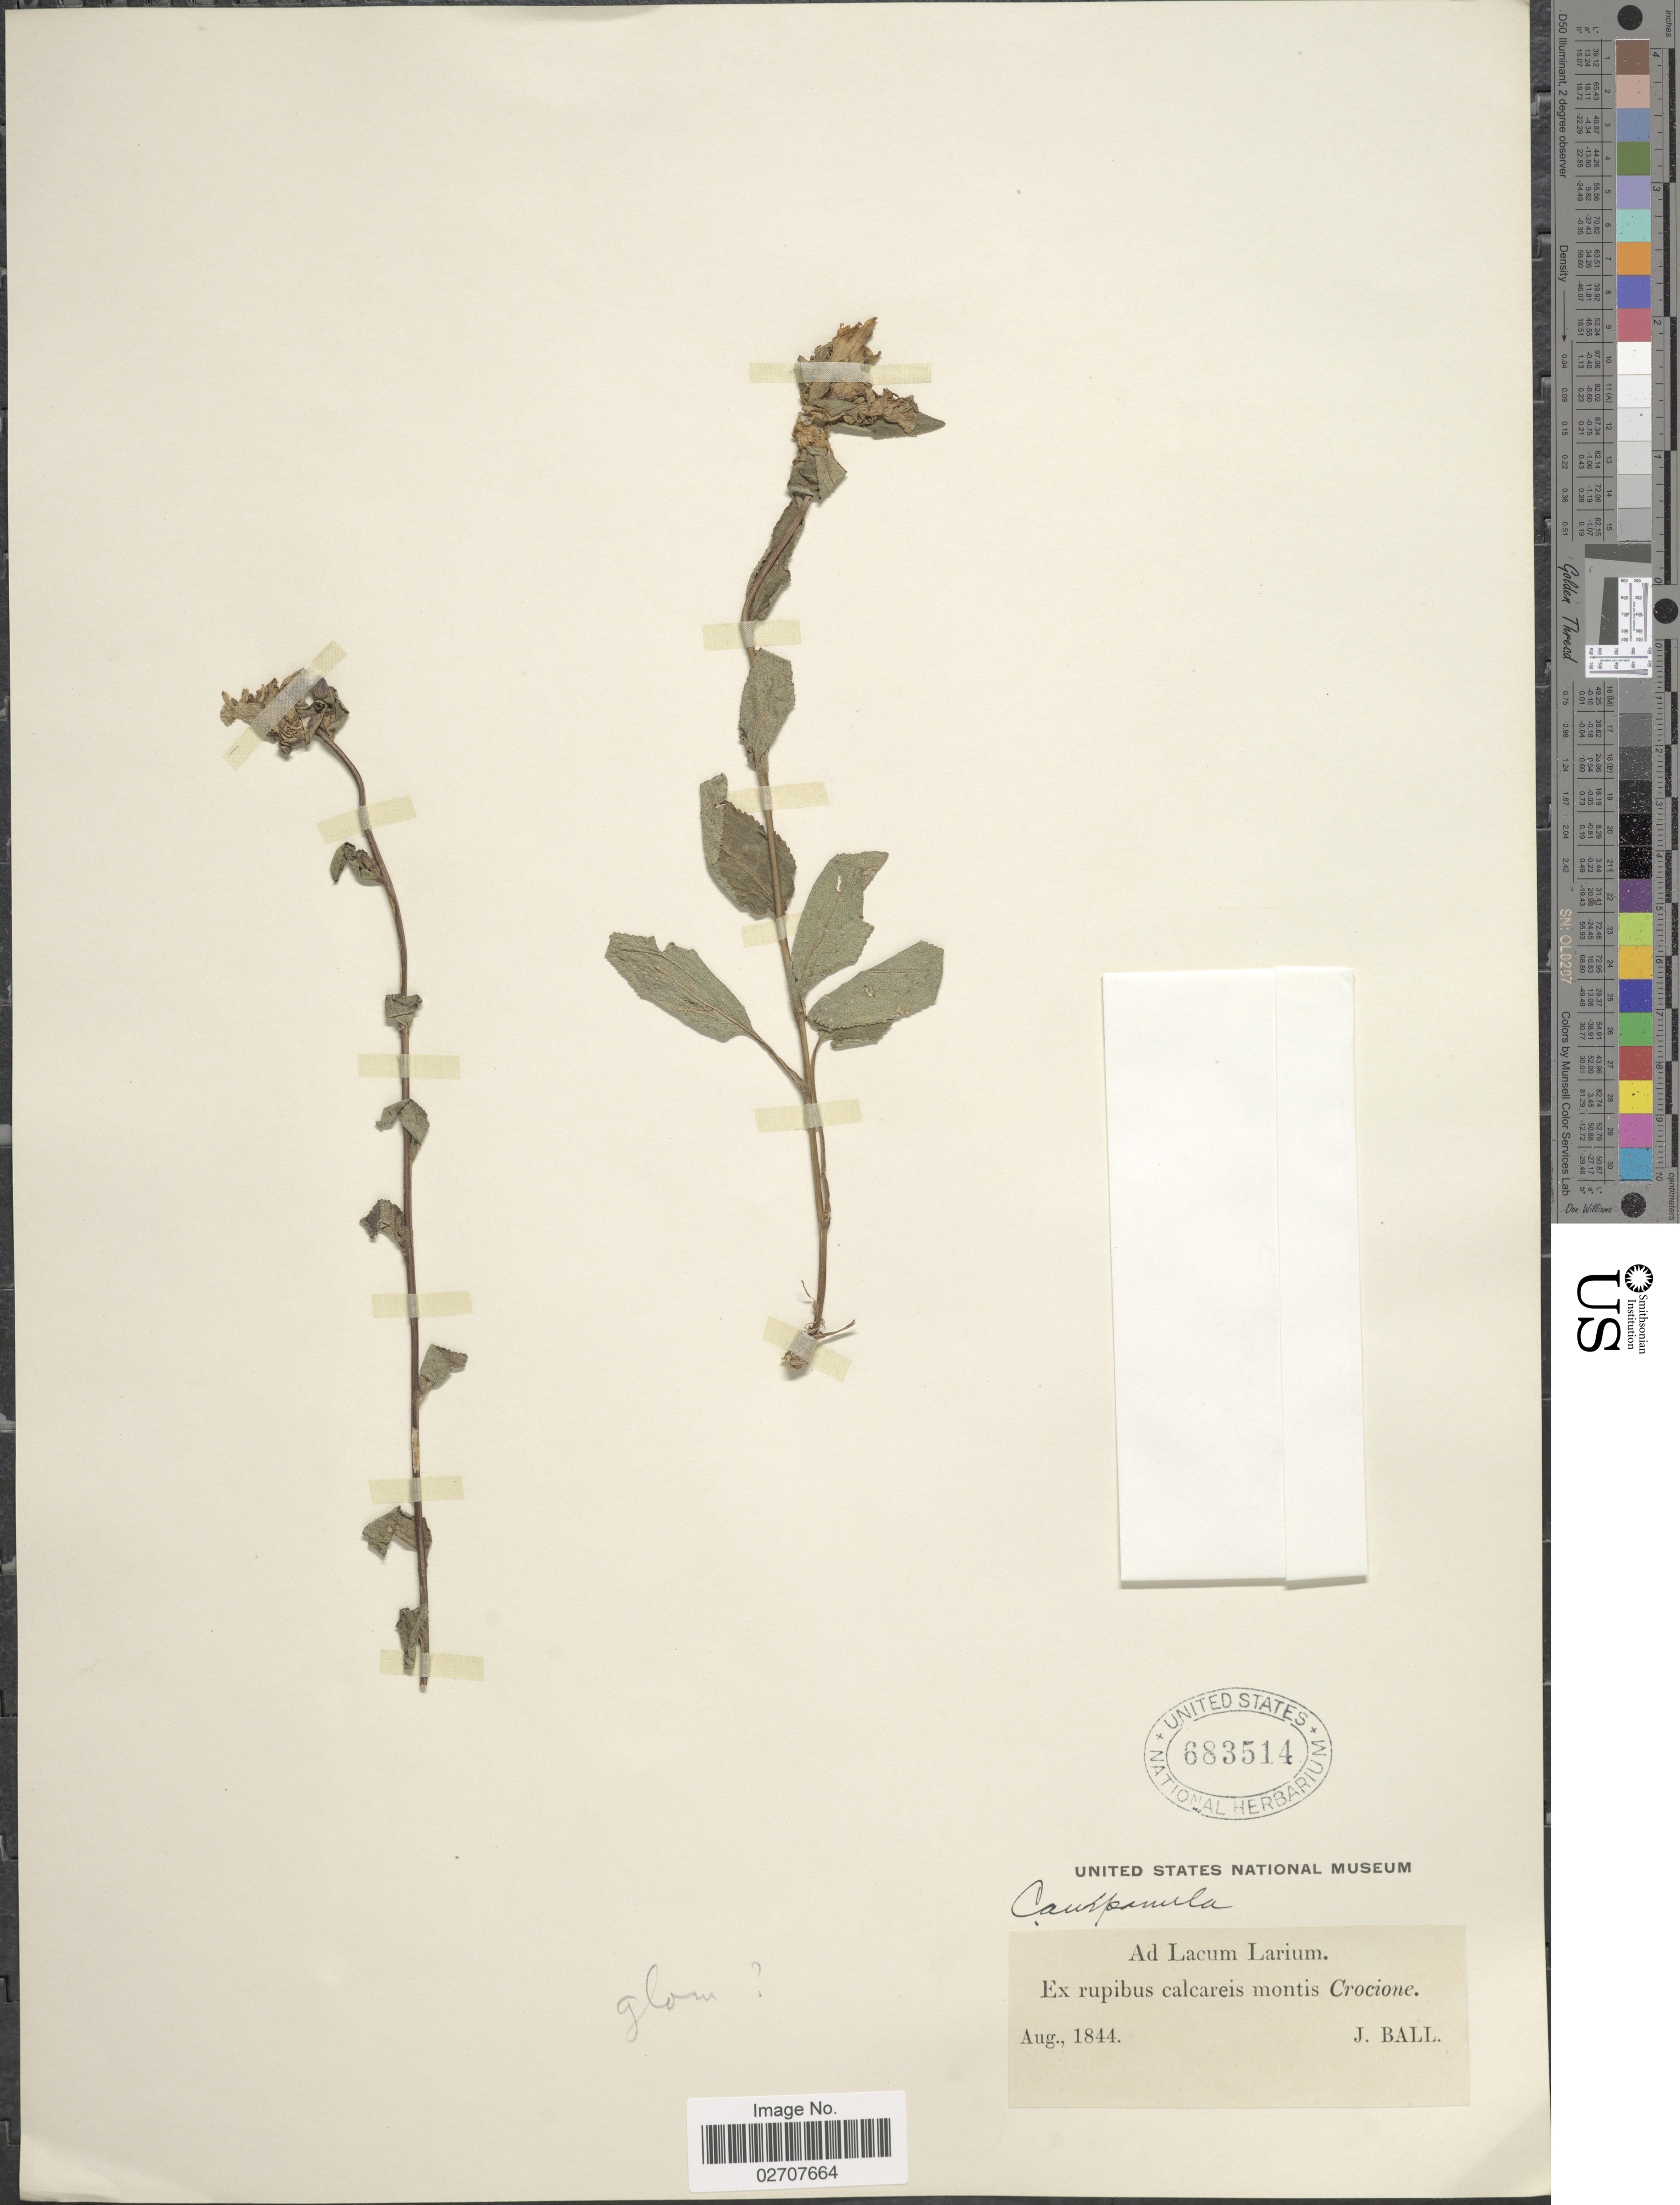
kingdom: Plantae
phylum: Tracheophyta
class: Magnoliopsida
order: Asterales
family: Campanulaceae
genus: Campanula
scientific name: Campanula glomerata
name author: L.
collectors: J. Ball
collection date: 1844-08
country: Italy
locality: Ad Lacum Larium. Ex rupibus calcareis montis Crocione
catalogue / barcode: US 683514